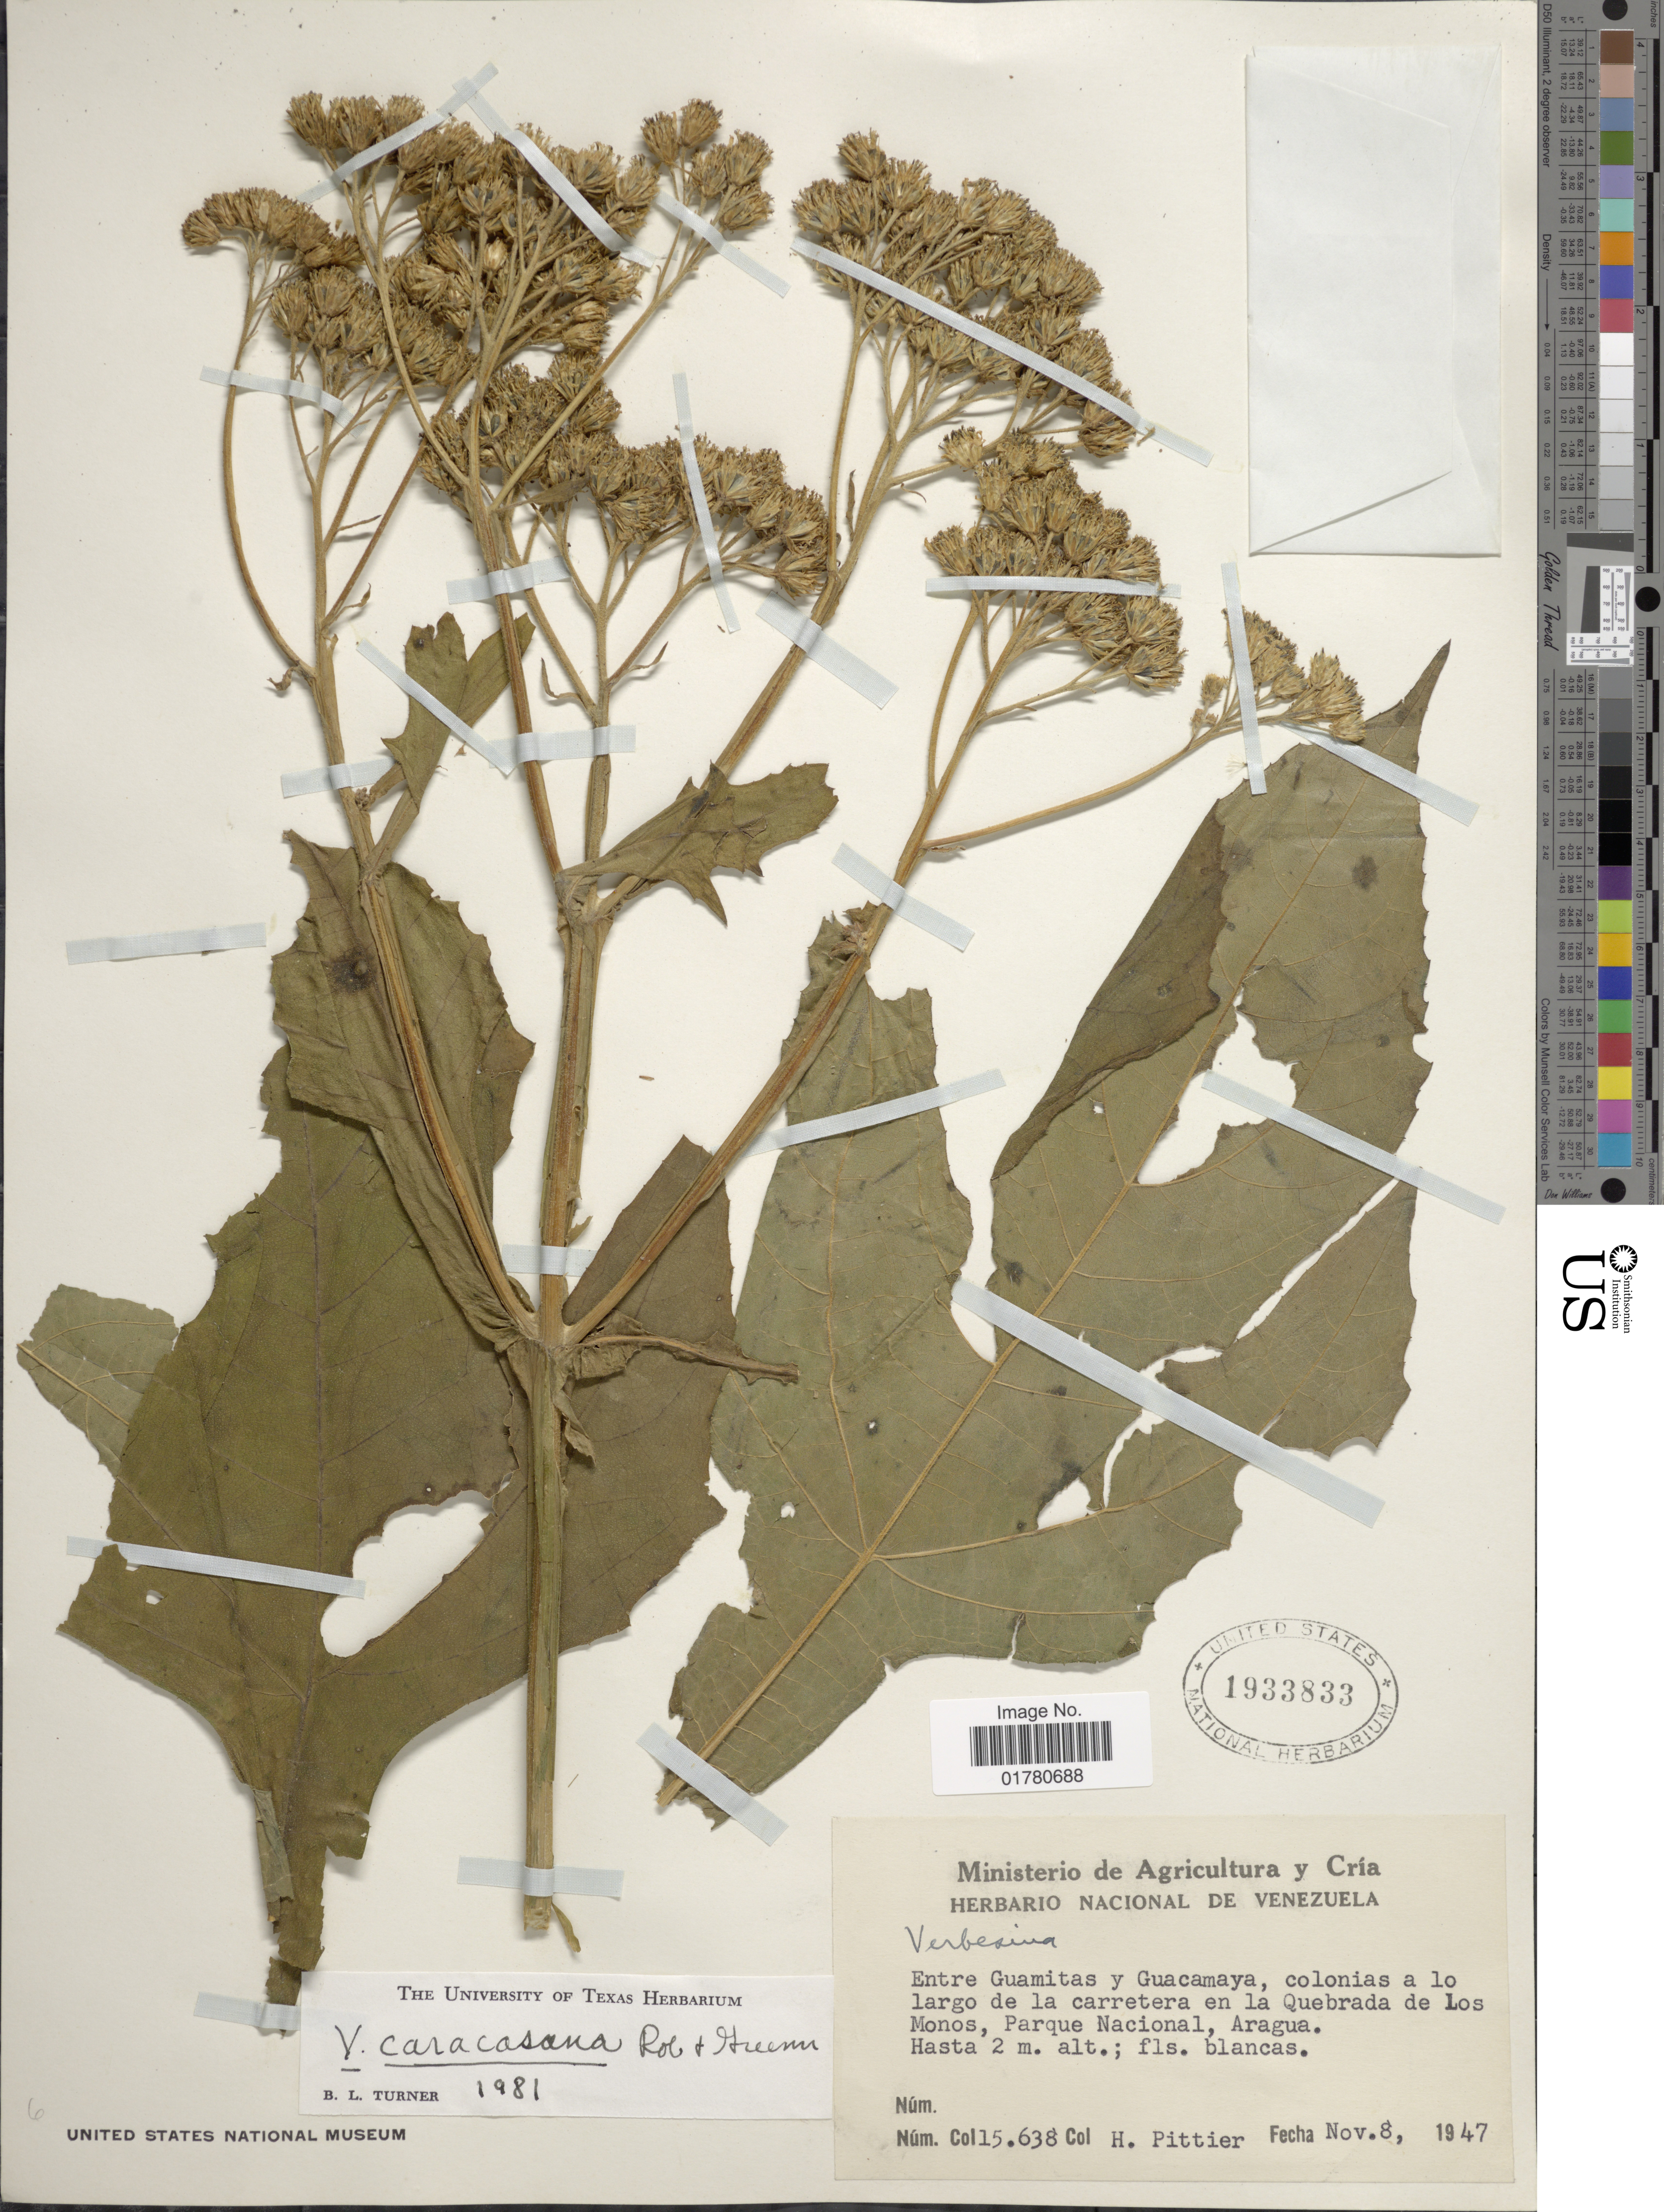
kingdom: Plantae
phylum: Tracheophyta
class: Magnoliopsida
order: Asterales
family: Asteraceae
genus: Verbesina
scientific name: Verbesina caracasana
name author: B.L. Rob. & Greenm.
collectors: H. F. Pittier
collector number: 15638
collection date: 1947-11-08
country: Venezuela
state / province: Aragua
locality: Entre Guamitas y Guacamaya, colonias a lo largo de la carretera en la Quebrada de Los Monos, Parque Nacional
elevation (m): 2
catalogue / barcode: US 1933833